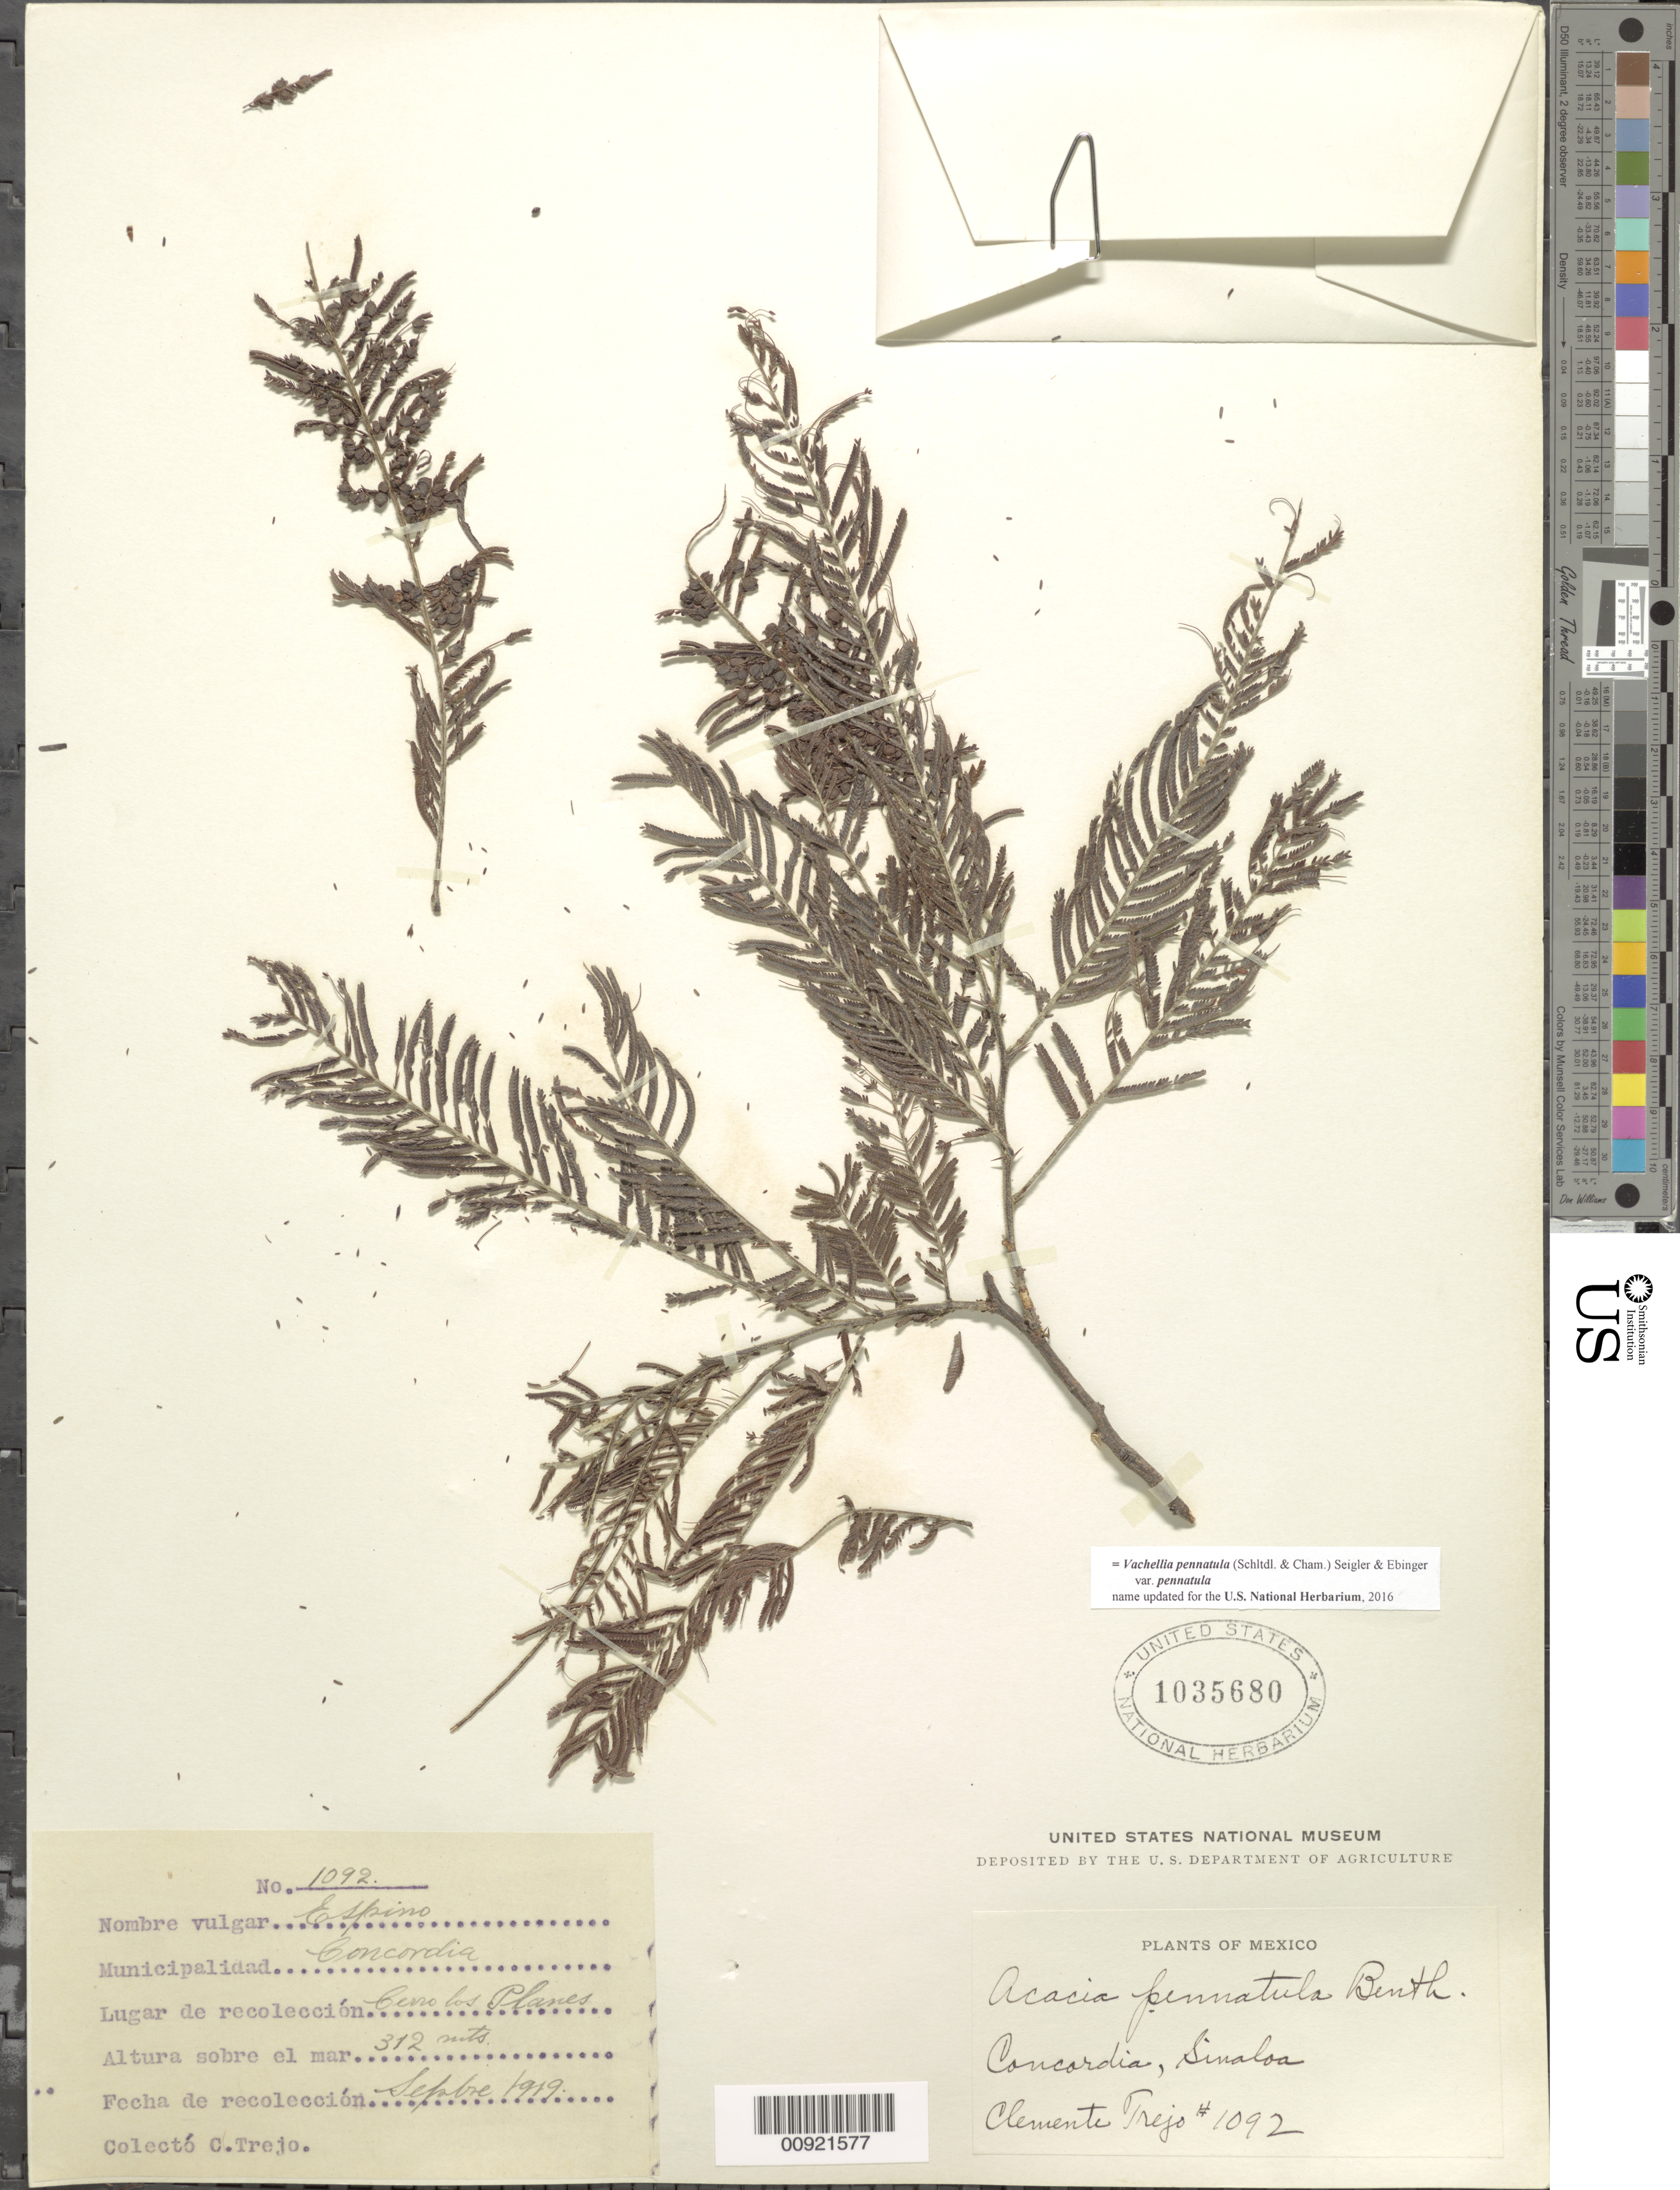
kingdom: Plantae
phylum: Tracheophyta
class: Magnoliopsida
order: Fabales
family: Fabaceae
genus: Vachellia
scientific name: Vachellia pennatula var. pennatula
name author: (Schltdl. & Cham.) Seigler & Ebinger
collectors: C. C. Trejo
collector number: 1092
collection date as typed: Sep 1919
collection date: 1919-09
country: Mexico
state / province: Sinaloa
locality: Cerro los Planes, Concordia, Sinaloa.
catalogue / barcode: US 1035680